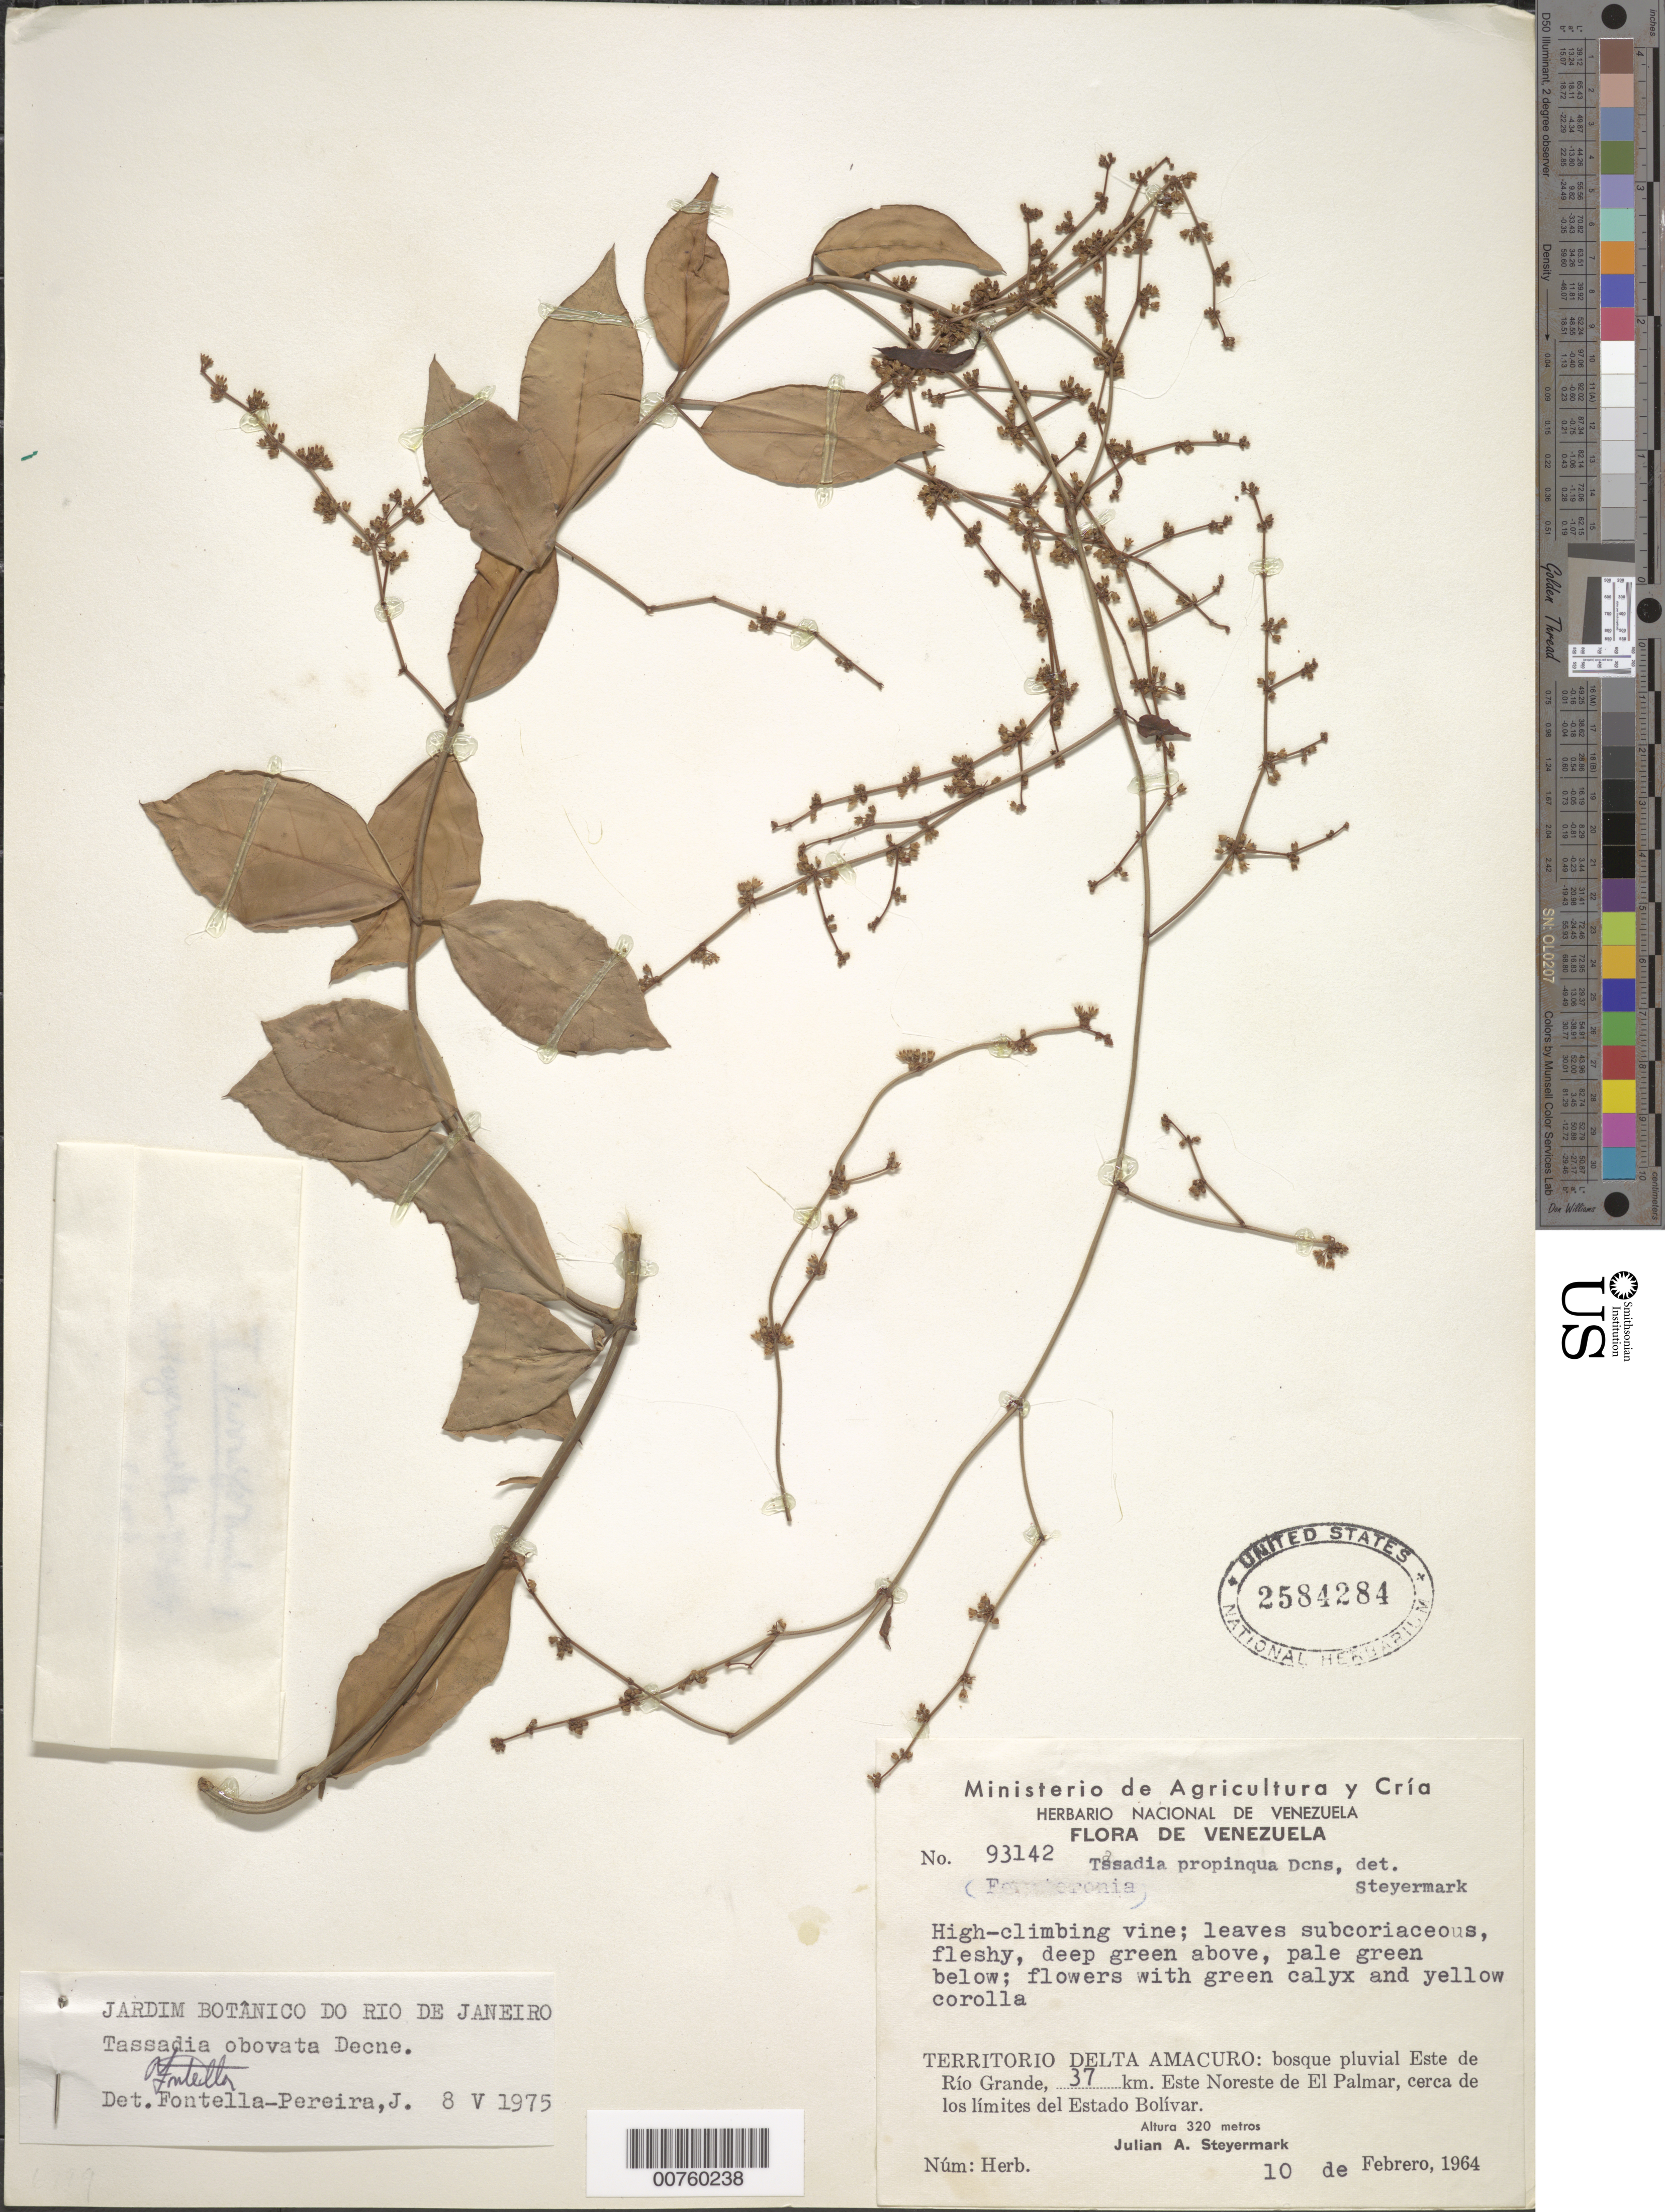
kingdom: Plantae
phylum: Tracheophyta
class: Magnoliopsida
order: Gentianales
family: Apocynaceae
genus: Tassadia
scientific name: Tassadia obovata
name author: Decne.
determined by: Fontella, J.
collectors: J. Steyermark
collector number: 93142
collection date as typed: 10-Feb-64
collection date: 1964-02-10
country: Venezuela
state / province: Delta Amacuro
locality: Este de Río Grande, 33 km ENE de El Palmar, cerca de los limites del Estado Bolívar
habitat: Rain forest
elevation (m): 320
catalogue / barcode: US 2584284